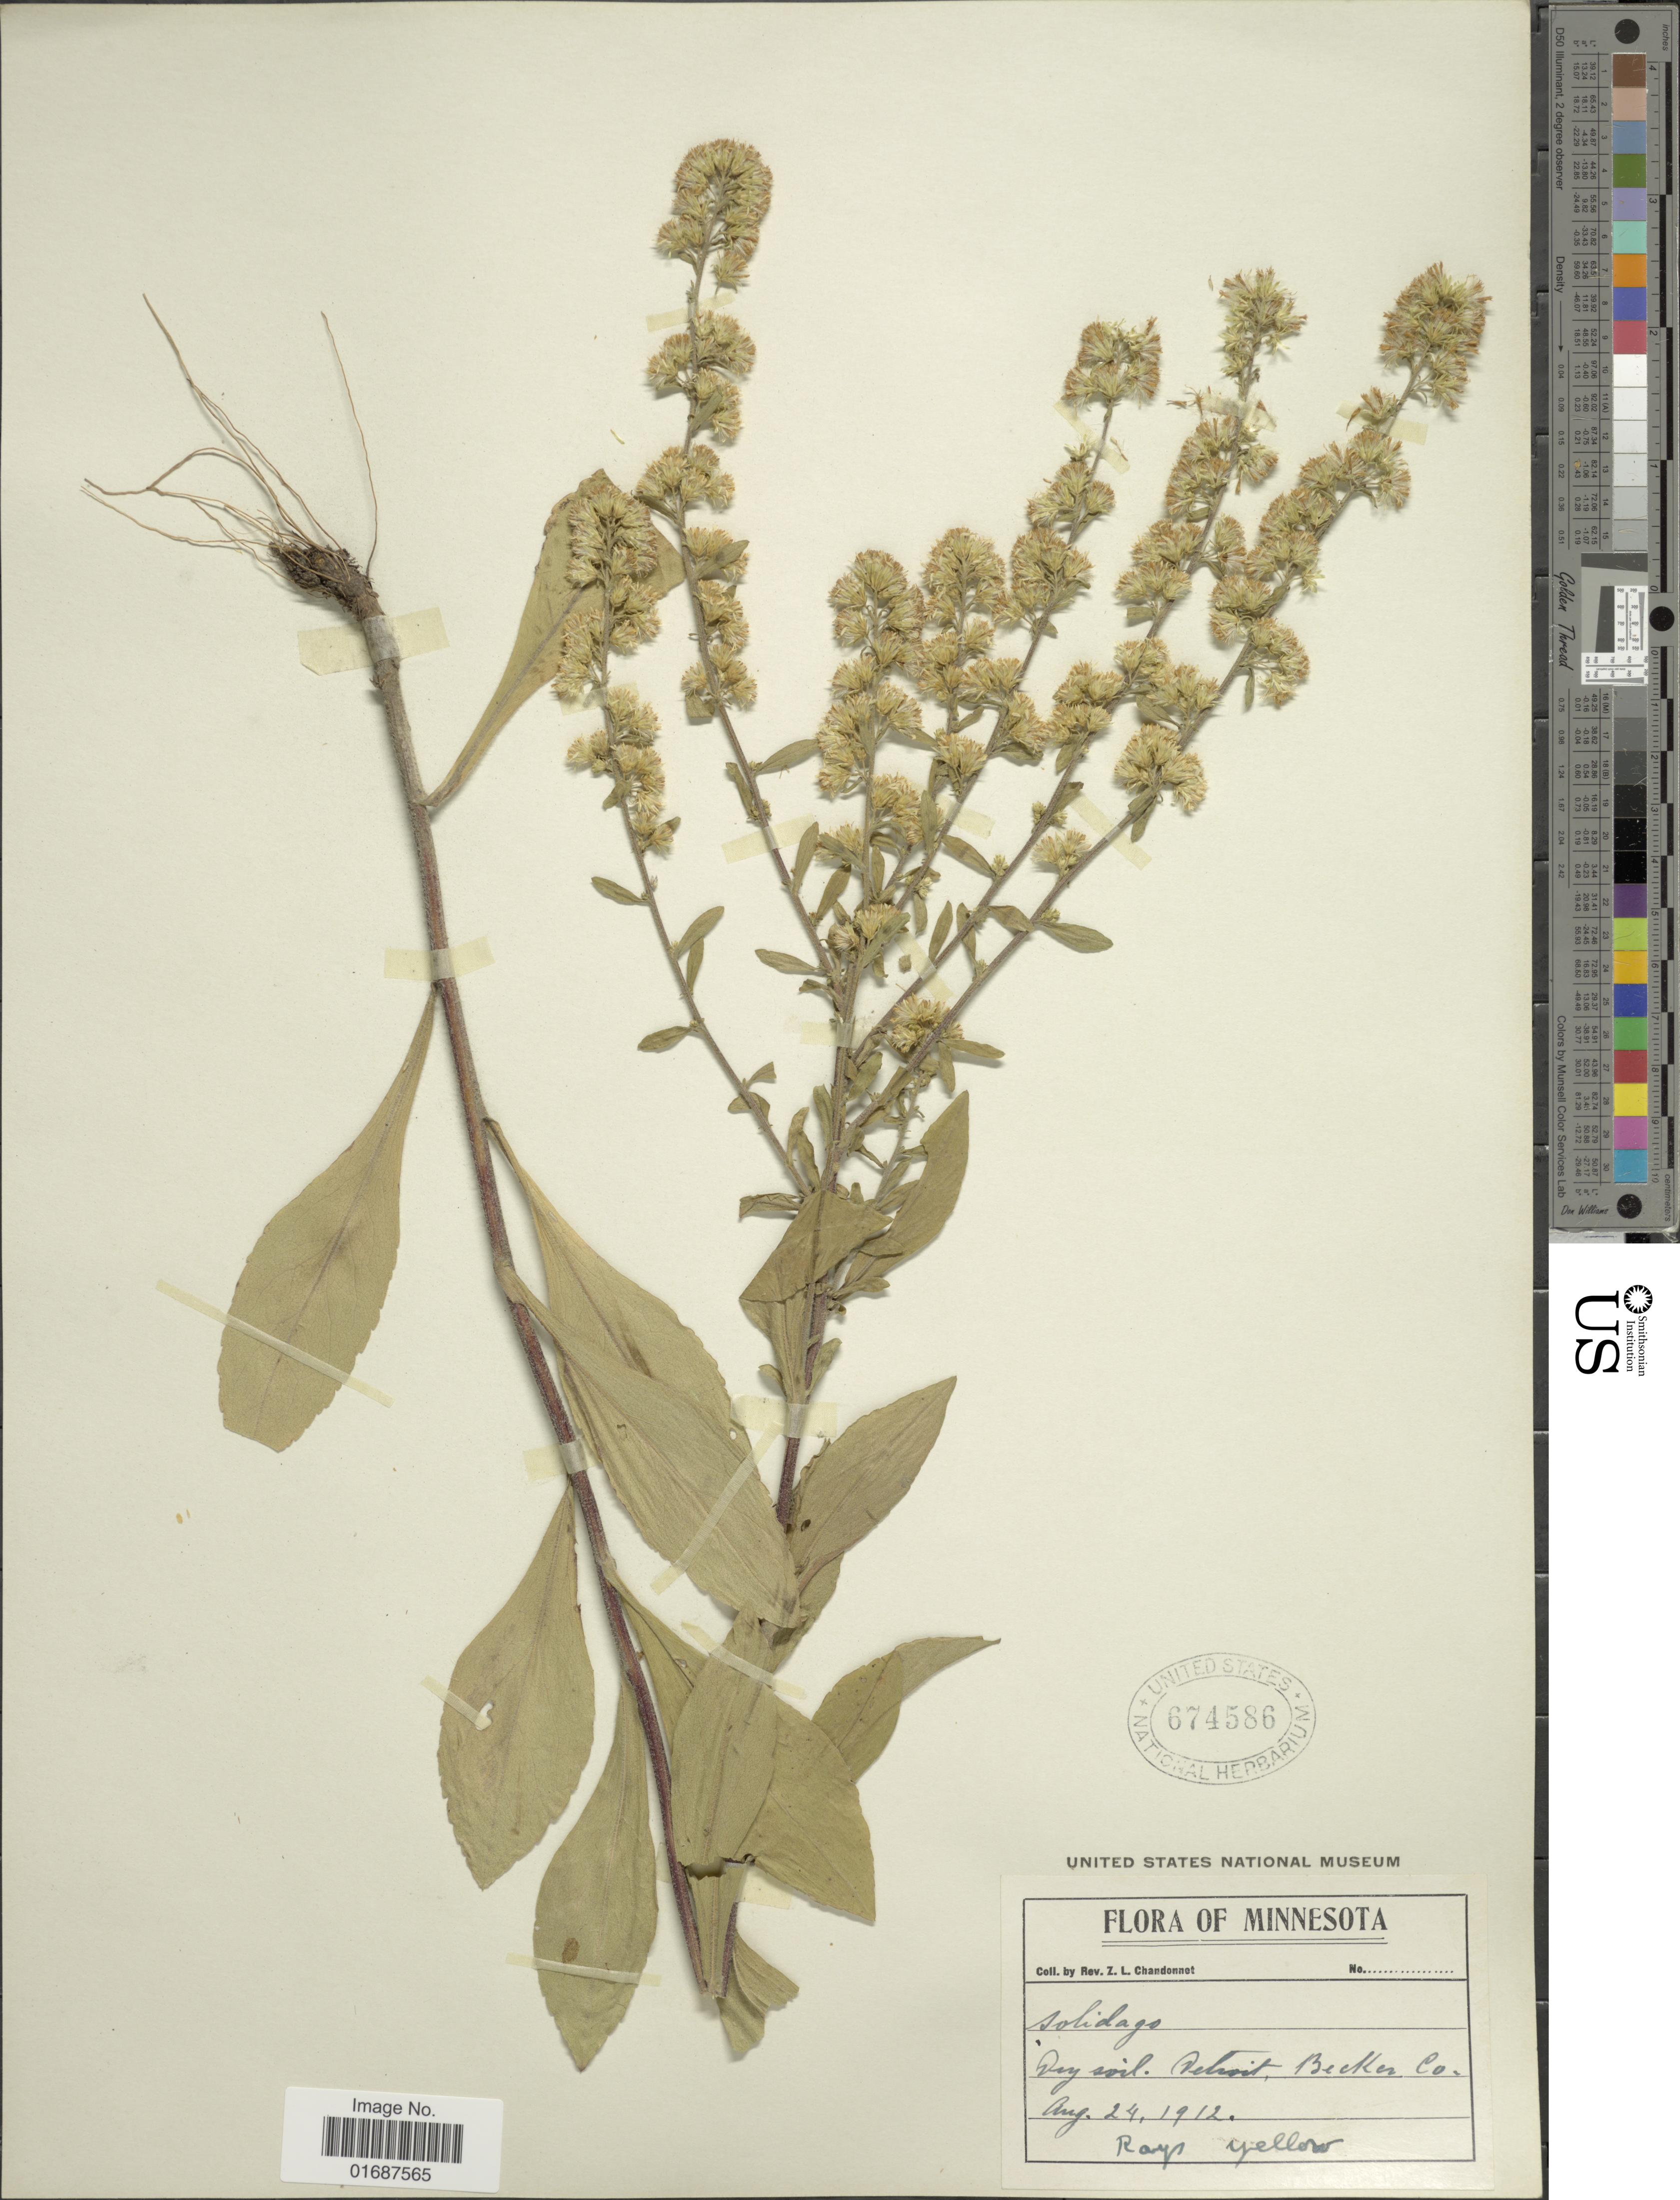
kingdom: Plantae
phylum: Tracheophyta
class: Magnoliopsida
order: Asterales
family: Asteraceae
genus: Solidago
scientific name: Solidago hispida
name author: Muhl. ex Willd.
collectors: Z. Chandonnet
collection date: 1912-08-24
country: United States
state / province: Minnesota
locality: Detroit, Becker Co.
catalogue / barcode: US 674586